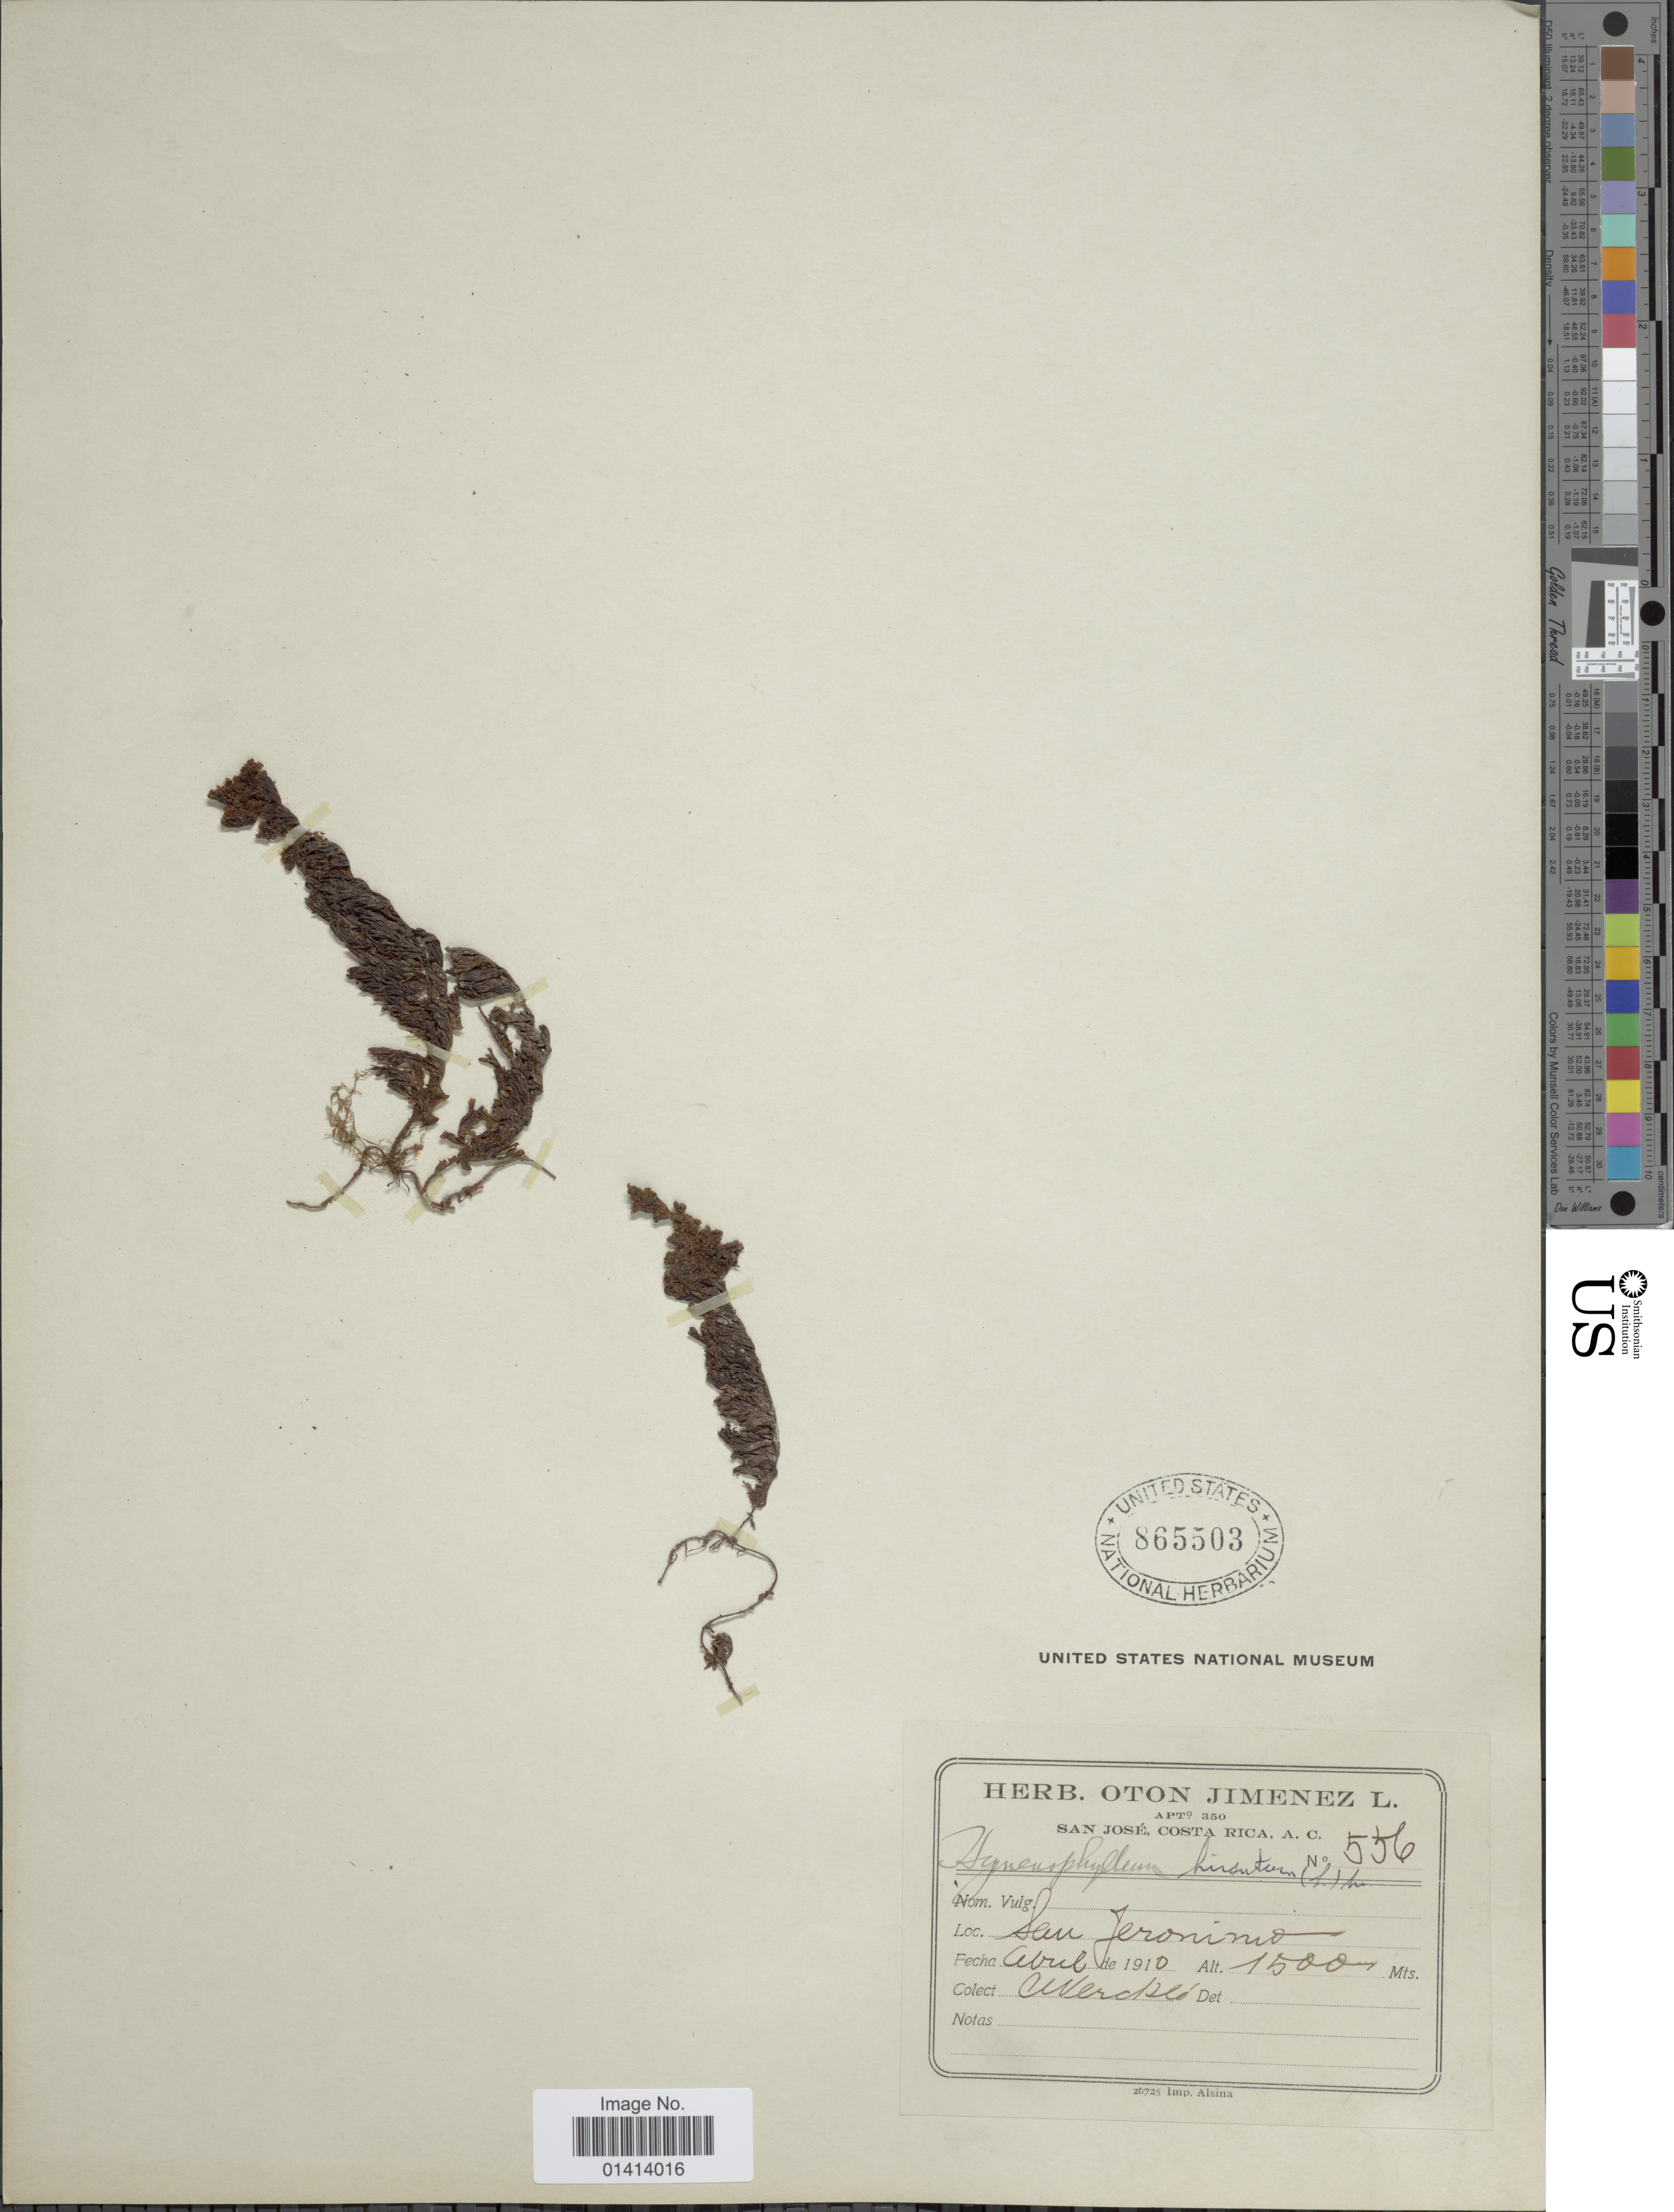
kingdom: Plantae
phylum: Tracheophyta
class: Polypodiopsida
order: Hymenophyllales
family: Hymenophyllaceae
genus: Hymenophyllum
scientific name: Hymenophyllum hirsutum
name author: (L.) Sw.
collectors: C. Wercklé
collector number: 556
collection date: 1910-04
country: Costa Rica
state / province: San José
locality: San Jeronimo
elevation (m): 1500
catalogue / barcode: US 865503